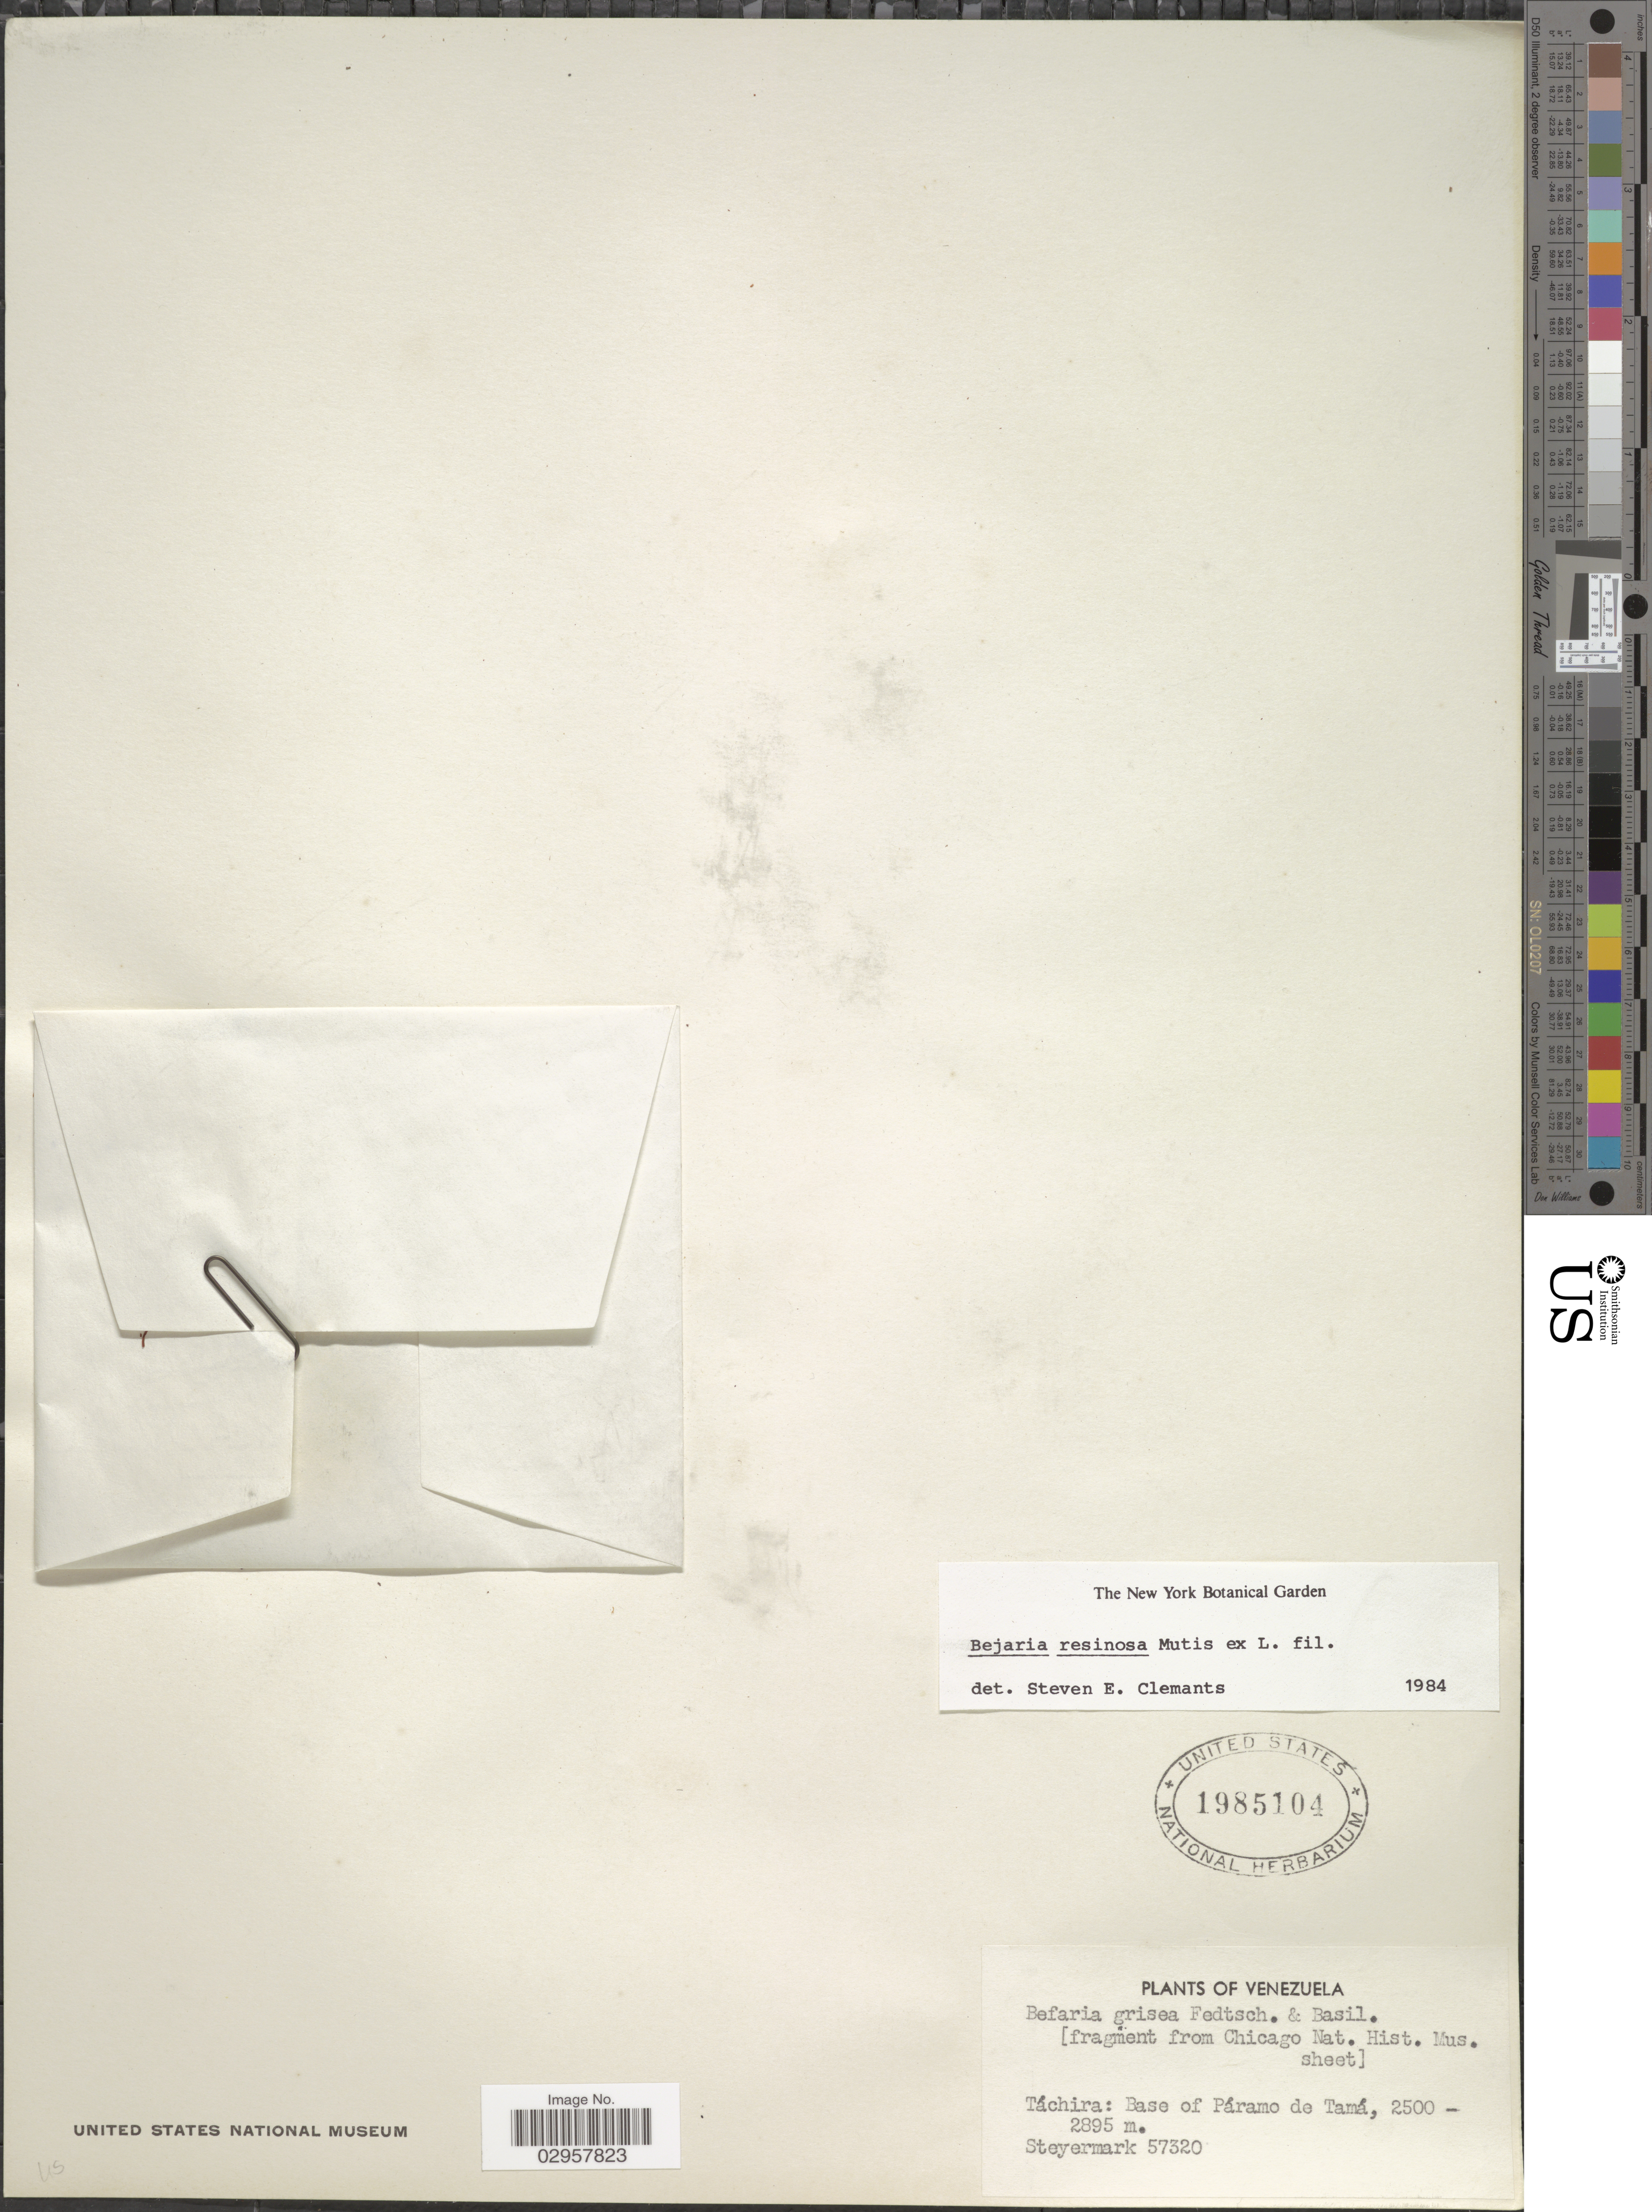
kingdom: Plantae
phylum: Tracheophyta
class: Magnoliopsida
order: Ericales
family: Ericaceae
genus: Befaria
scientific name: Befaria resinosa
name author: Mutis ex L. f.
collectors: Steyermark, --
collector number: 57320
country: Venezuela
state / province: Tachira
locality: Base of Páramo de Tamá.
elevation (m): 2500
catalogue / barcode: US 1985104